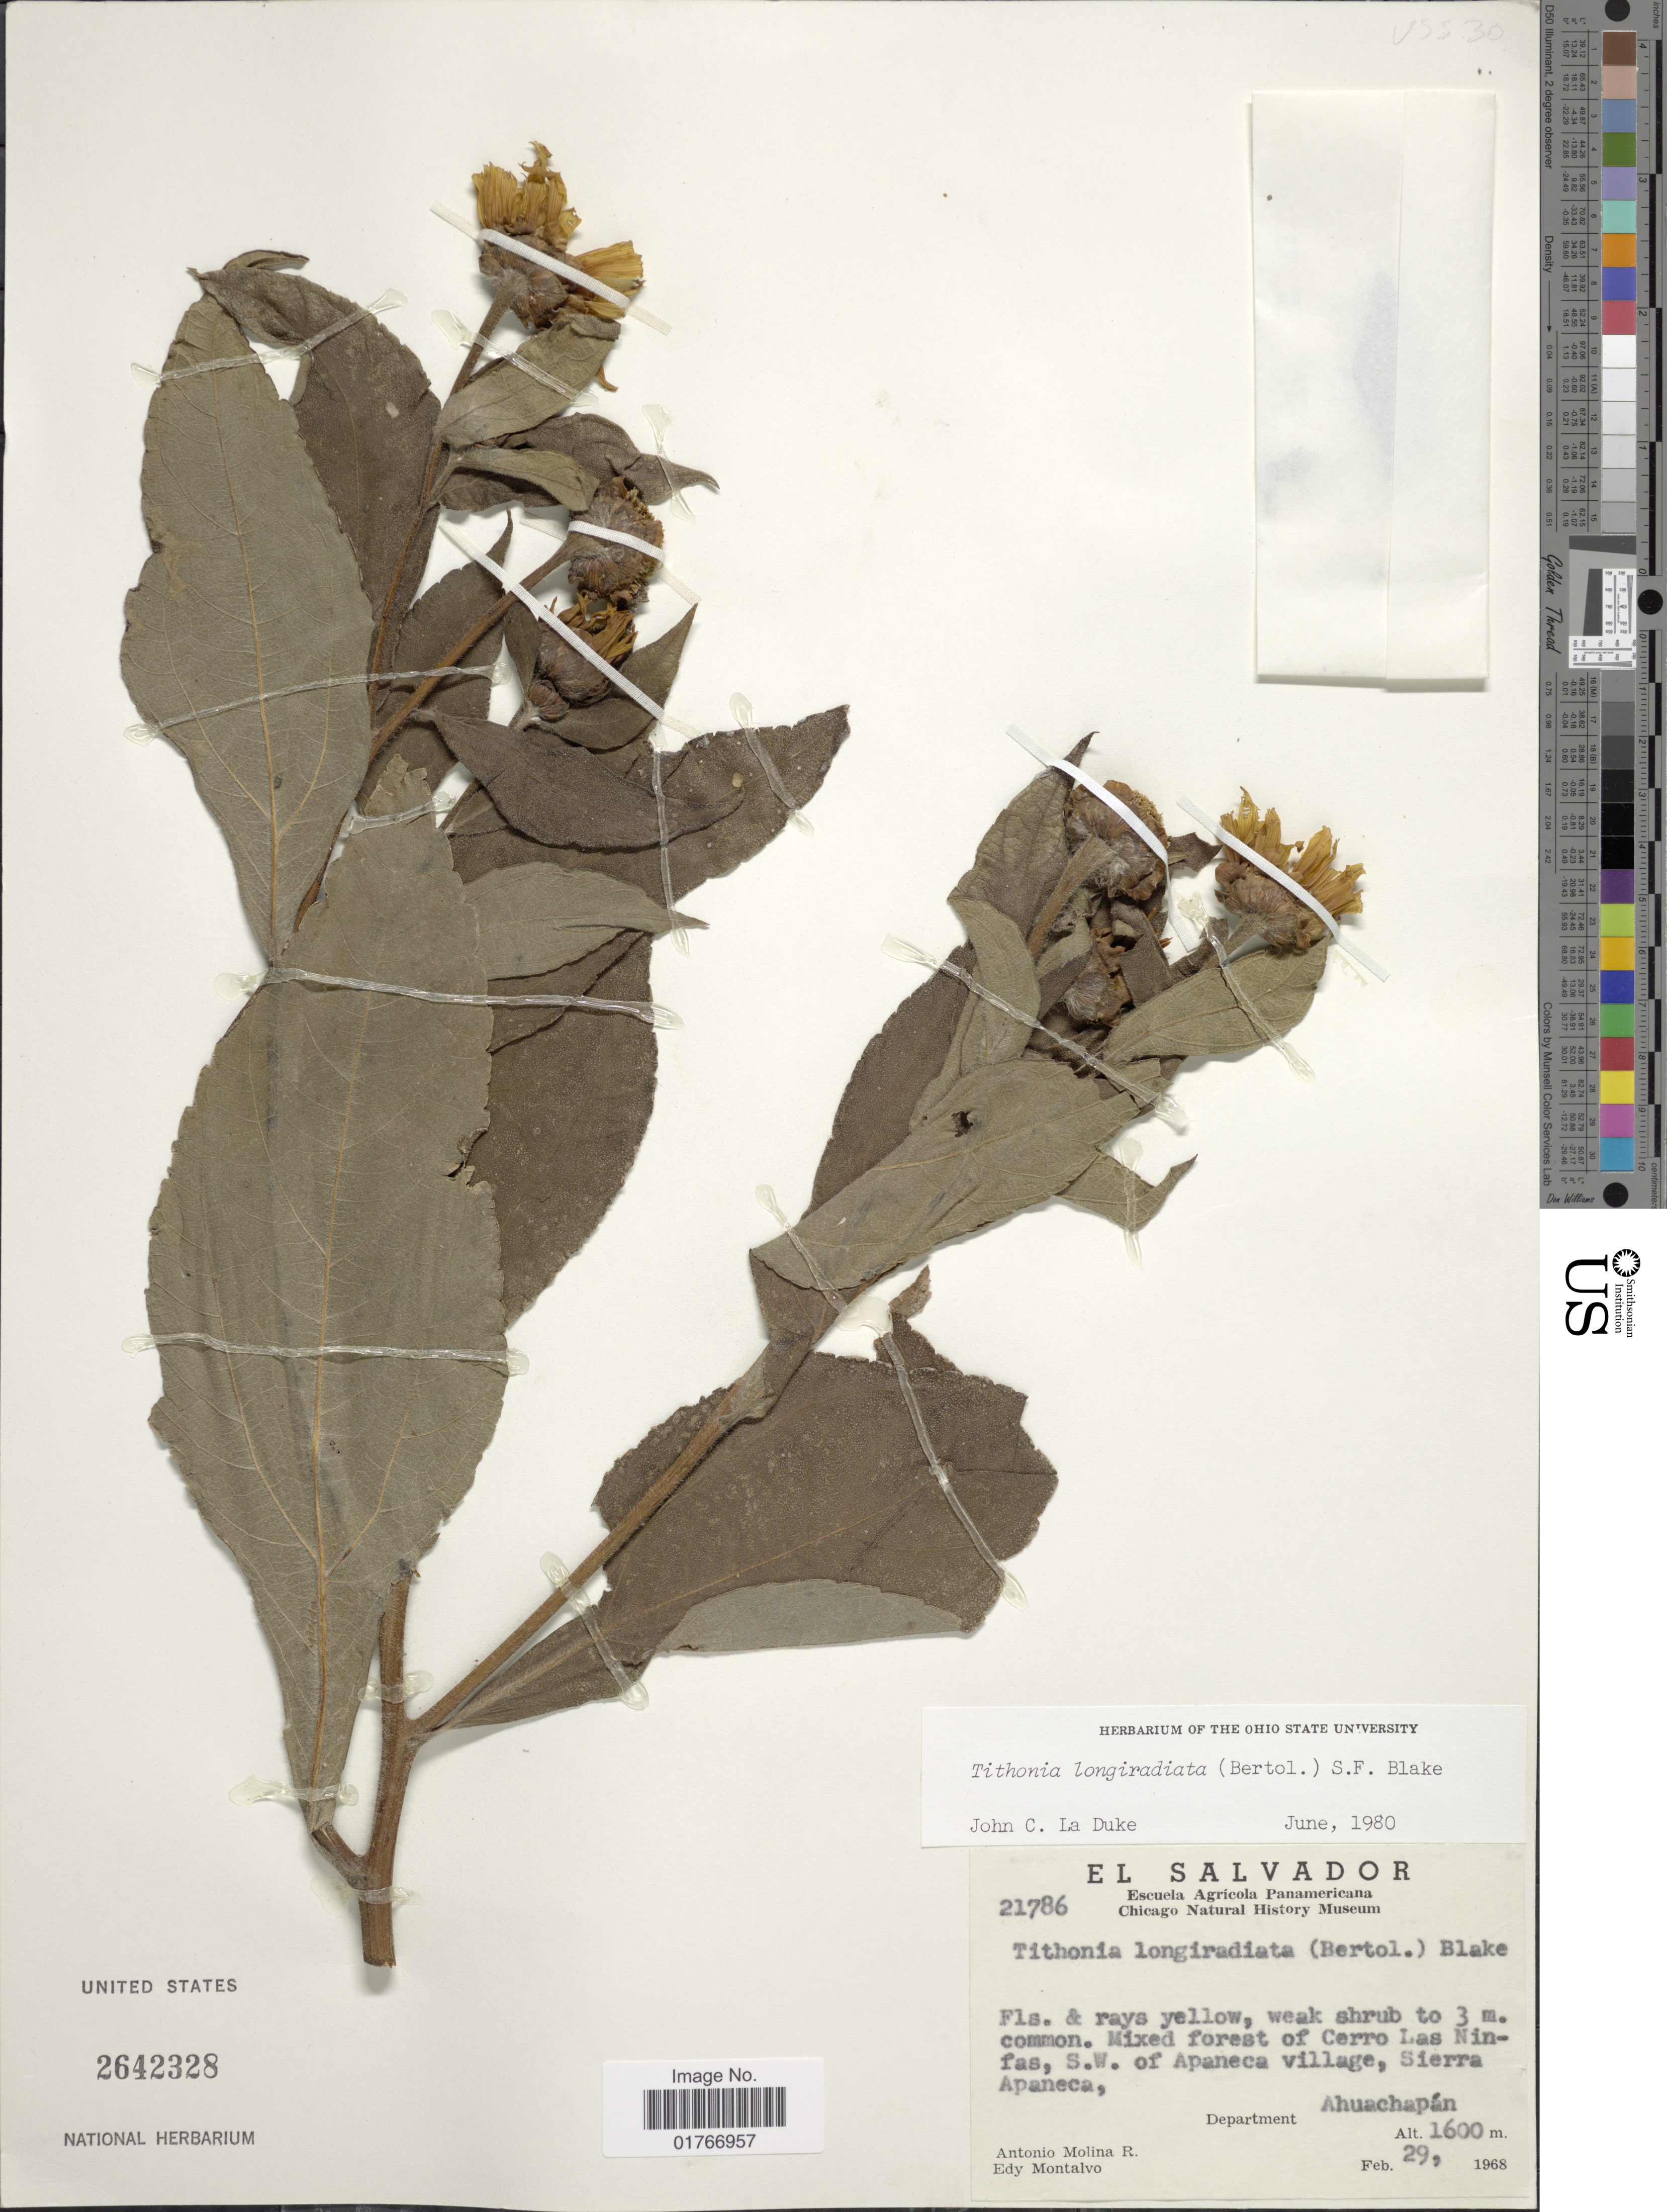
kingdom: Plantae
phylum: Tracheophyta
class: Magnoliopsida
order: Asterales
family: Asteraceae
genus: Tithonia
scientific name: Tithonia longiradiata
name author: (Bertol.) S.F. Blake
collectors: A. Molina R. & E. A. Montalvo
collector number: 21786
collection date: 1968-02-29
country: El Salvador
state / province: Ahuachapan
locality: Mixed forest of Cerro Las Ninfas, S. W. of Apaneca village, Sierra Apaneca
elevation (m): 1600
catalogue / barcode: US 2642328